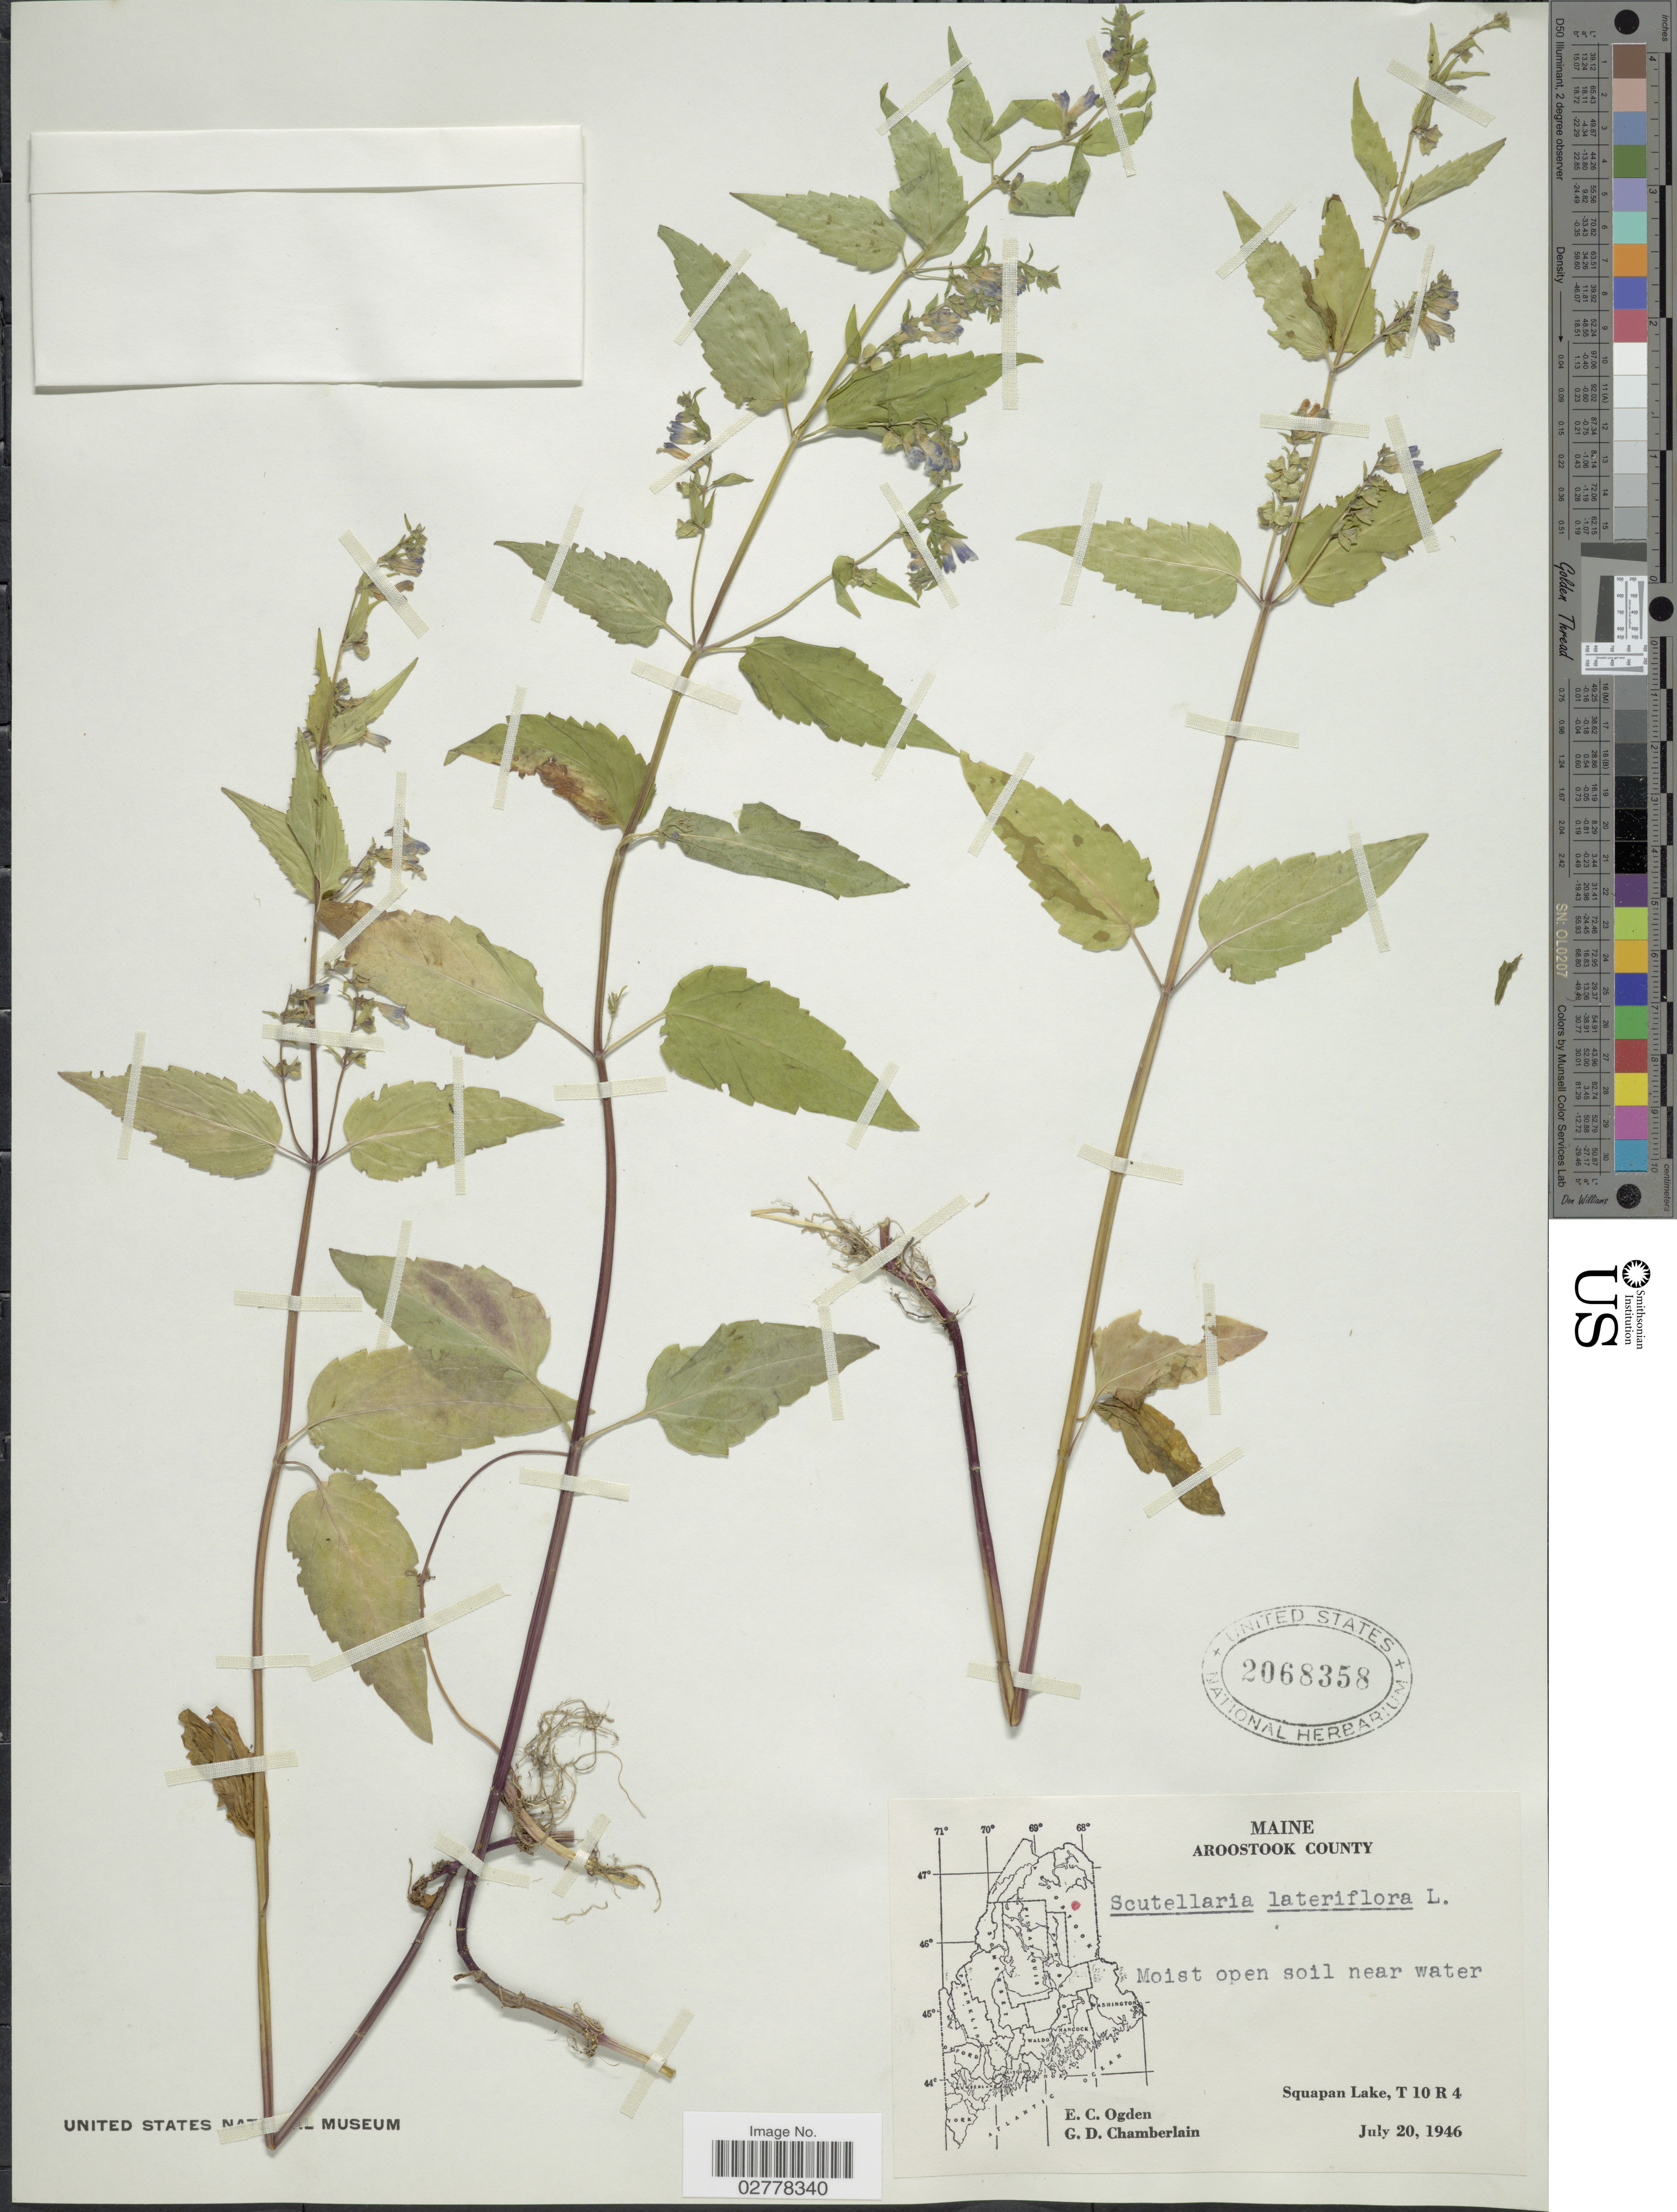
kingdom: Plantae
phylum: Tracheophyta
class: Magnoliopsida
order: Lamiales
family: Lamiaceae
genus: Scutellaria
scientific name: Scutellaria lateriflora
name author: L.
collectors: E. Ogden & G. D. Chamberlain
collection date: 1946-07-20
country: United States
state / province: Maine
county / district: Aroostook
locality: Squapan Lake, T 10 R 4.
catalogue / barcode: US 2068358